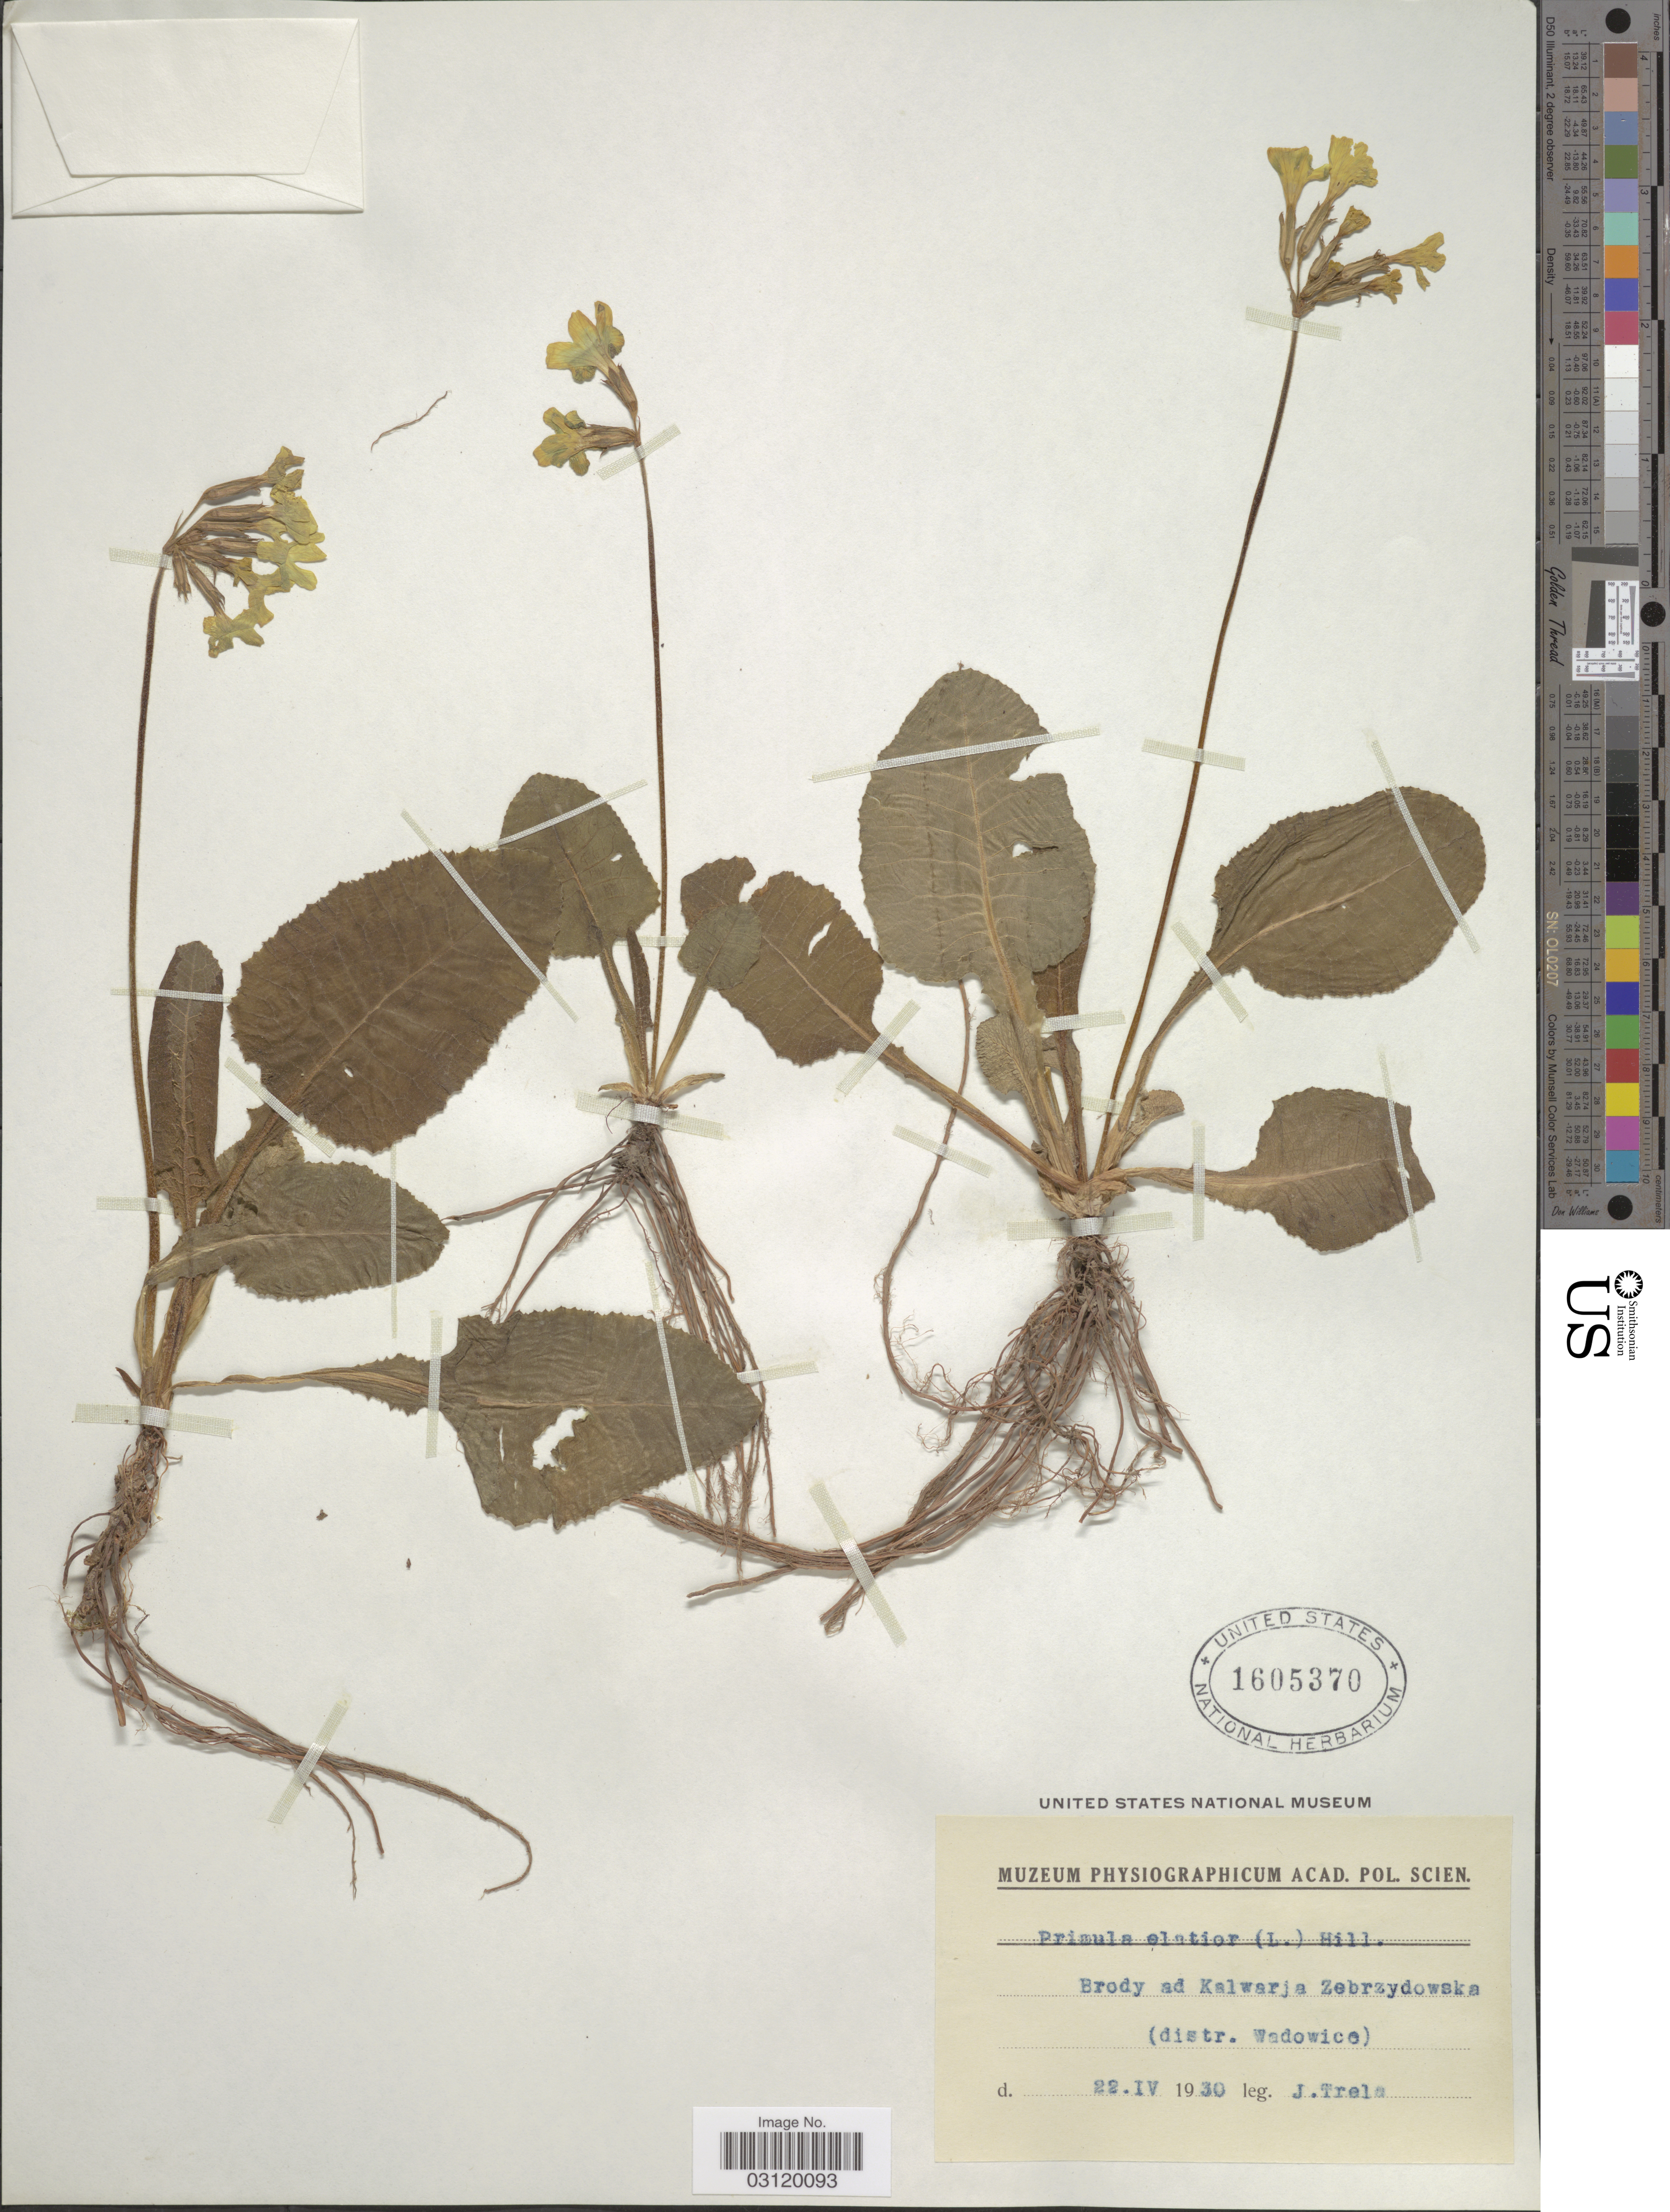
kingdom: Plantae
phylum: Tracheophyta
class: Magnoliopsida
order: Ericales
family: Primulaceae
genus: Primula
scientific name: Primula elatior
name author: (L.) Hill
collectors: J. Trela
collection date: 1930-04-22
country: Poland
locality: Brody ad Kalwarja Zabrzydowska (distr. Wadowice).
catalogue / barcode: US 1605370